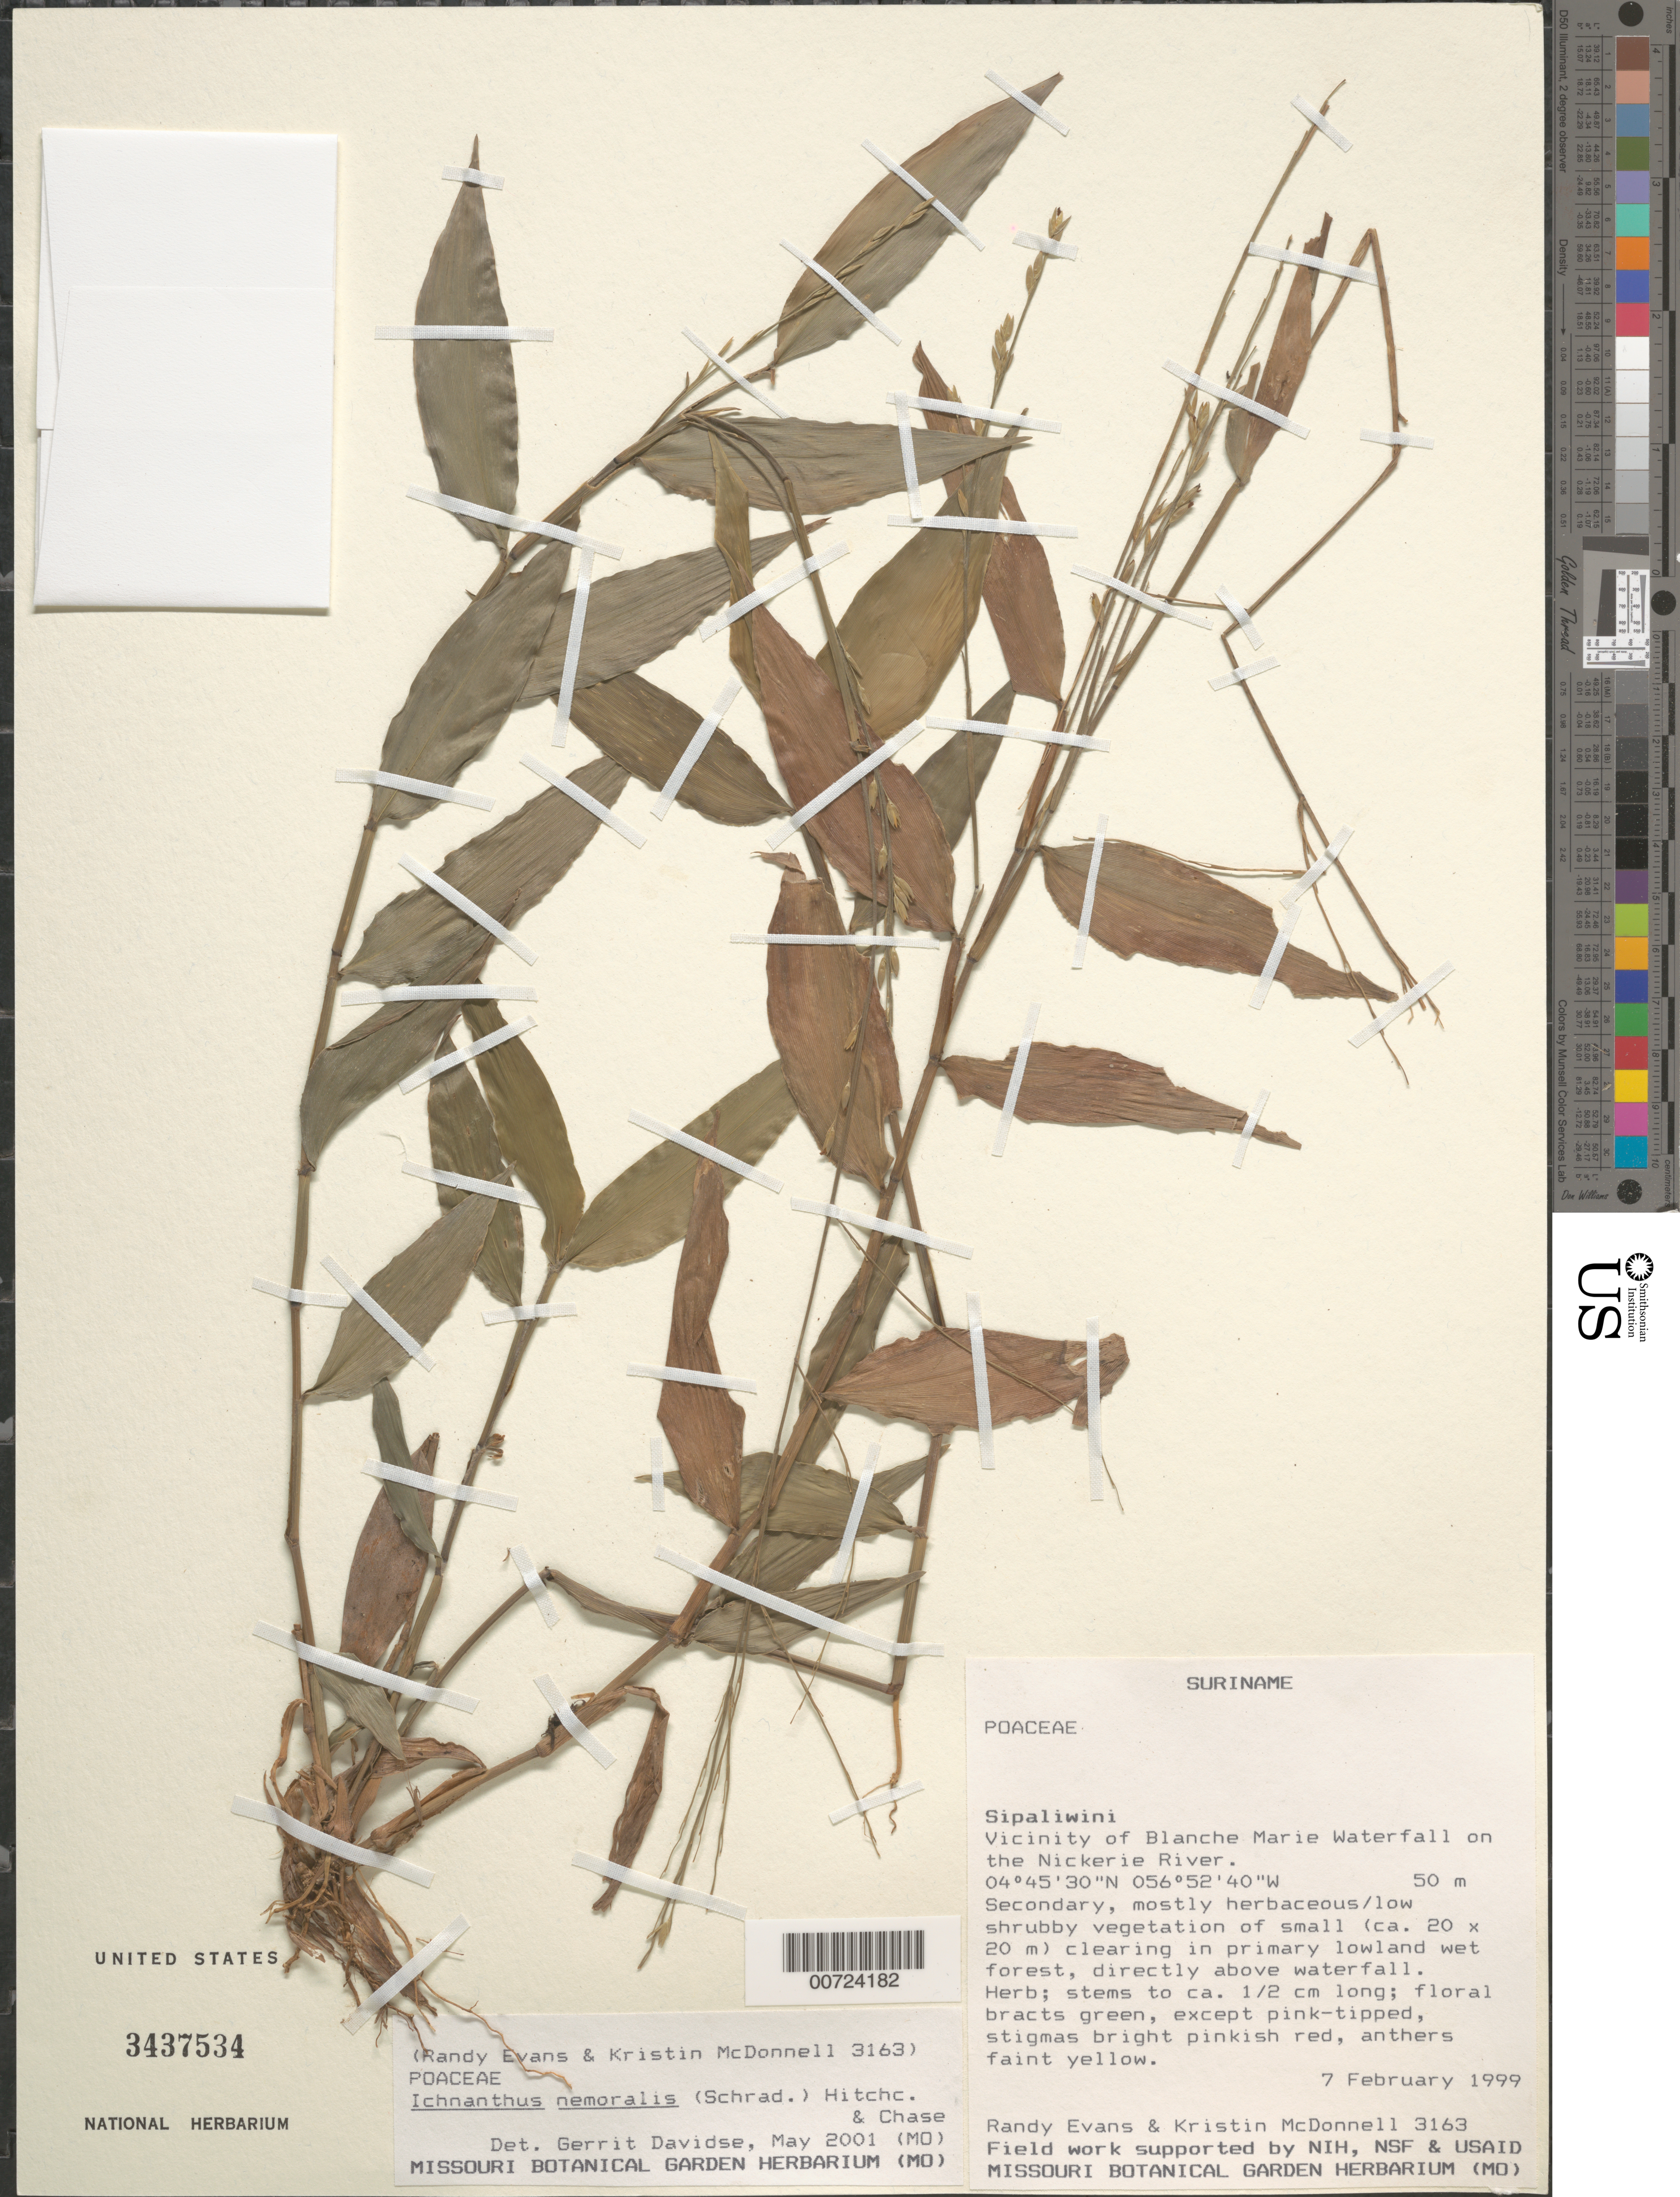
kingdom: Plantae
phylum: Tracheophyta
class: Liliopsida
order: Poales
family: Poaceae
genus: Ichnanthus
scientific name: Ichnanthus nemoralis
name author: (Schrad.) Hitchc. & Chase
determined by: Davidse, Gerrit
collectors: R. Evans & K. McDonnell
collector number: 3163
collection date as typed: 7-Feb-99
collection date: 1999-02-07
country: Suriname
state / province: Sipaliwini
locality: Blanche Marie Waterfall, vic., on Nickerie R.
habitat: Secondary, mostly herbaceous/low shrubby vegetation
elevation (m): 50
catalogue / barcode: US 3437534